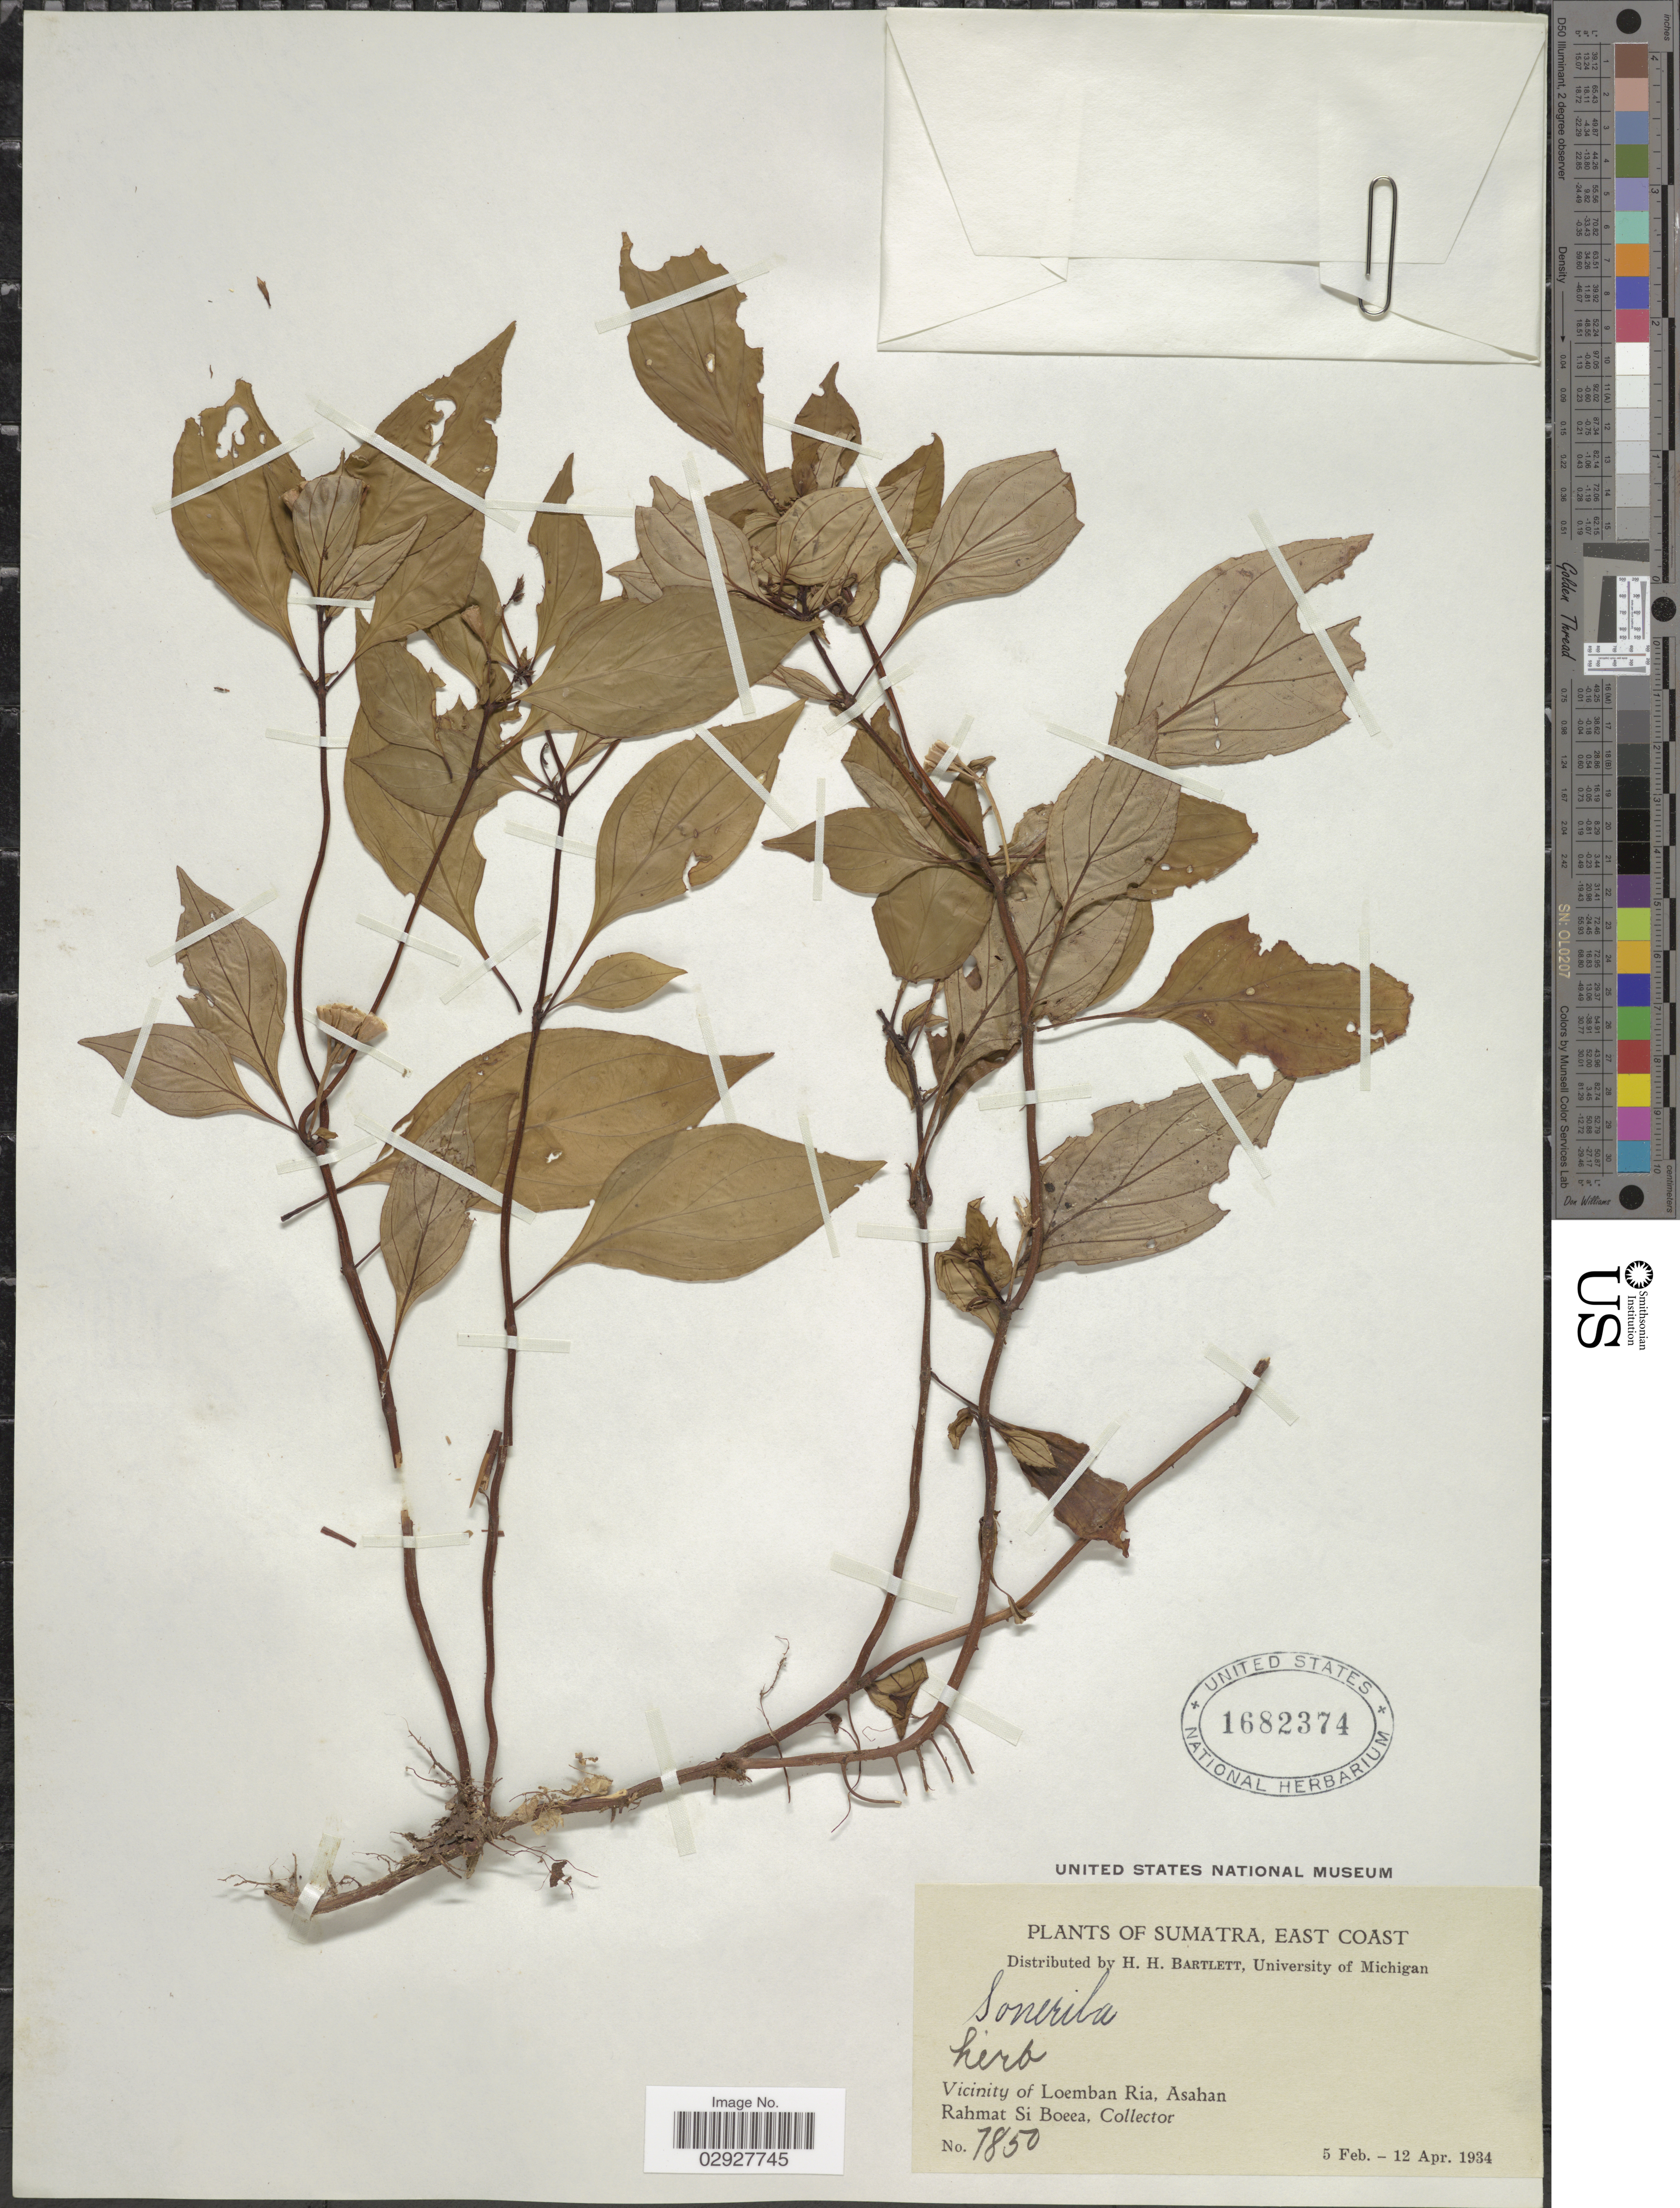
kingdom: Plantae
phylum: Tracheophyta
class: Magnoliopsida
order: Myrtales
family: Melastomataceae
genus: Sonerila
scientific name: Sonerila sp.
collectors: Rahmat Si Boeea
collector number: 7850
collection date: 1934-02-05/1934-04-12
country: Indonesia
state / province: Sumatra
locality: East Coast. Vicinity of Loemban Ria, Asahan.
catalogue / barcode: US 1682374